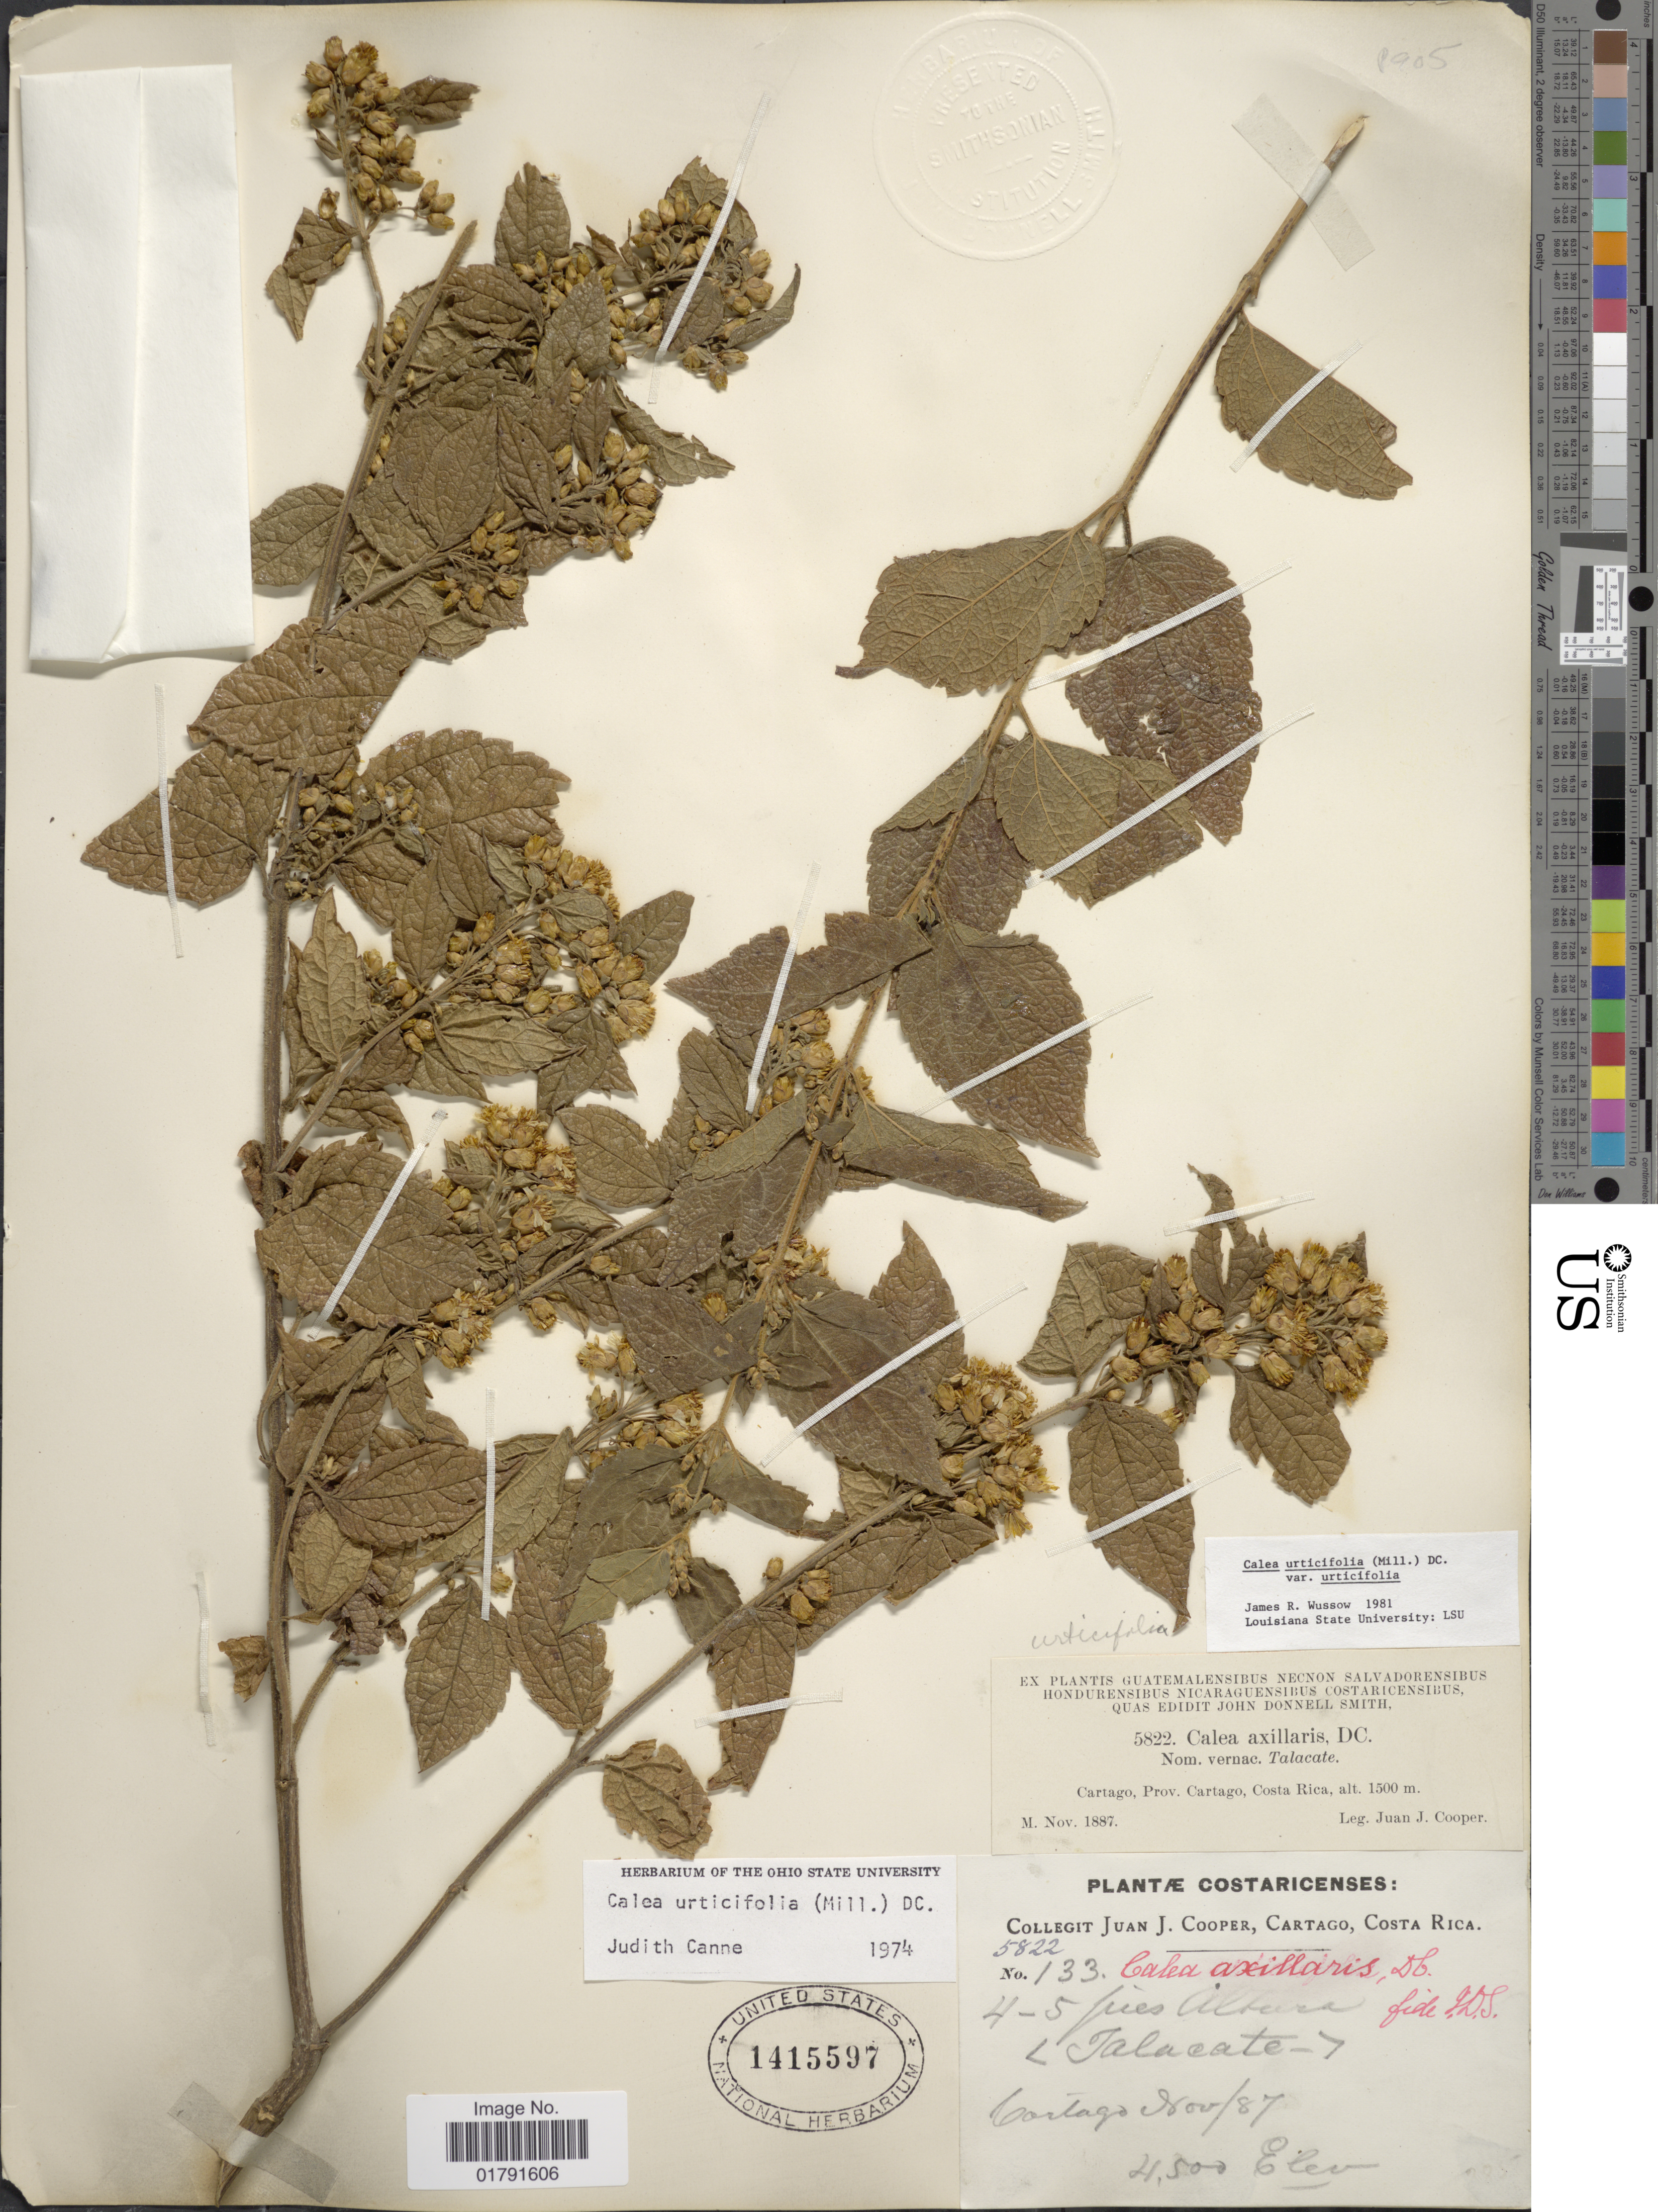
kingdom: Plantae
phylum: Tracheophyta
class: Magnoliopsida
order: Asterales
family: Asteraceae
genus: Calea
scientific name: Calea urticifolia var. urticifolia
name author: (Mill.) DC.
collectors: J. J. Cooper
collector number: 133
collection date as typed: Transcribed d/m/y: /11/87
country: Costa Rica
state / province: Cartago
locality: Cartago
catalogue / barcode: US 1415597